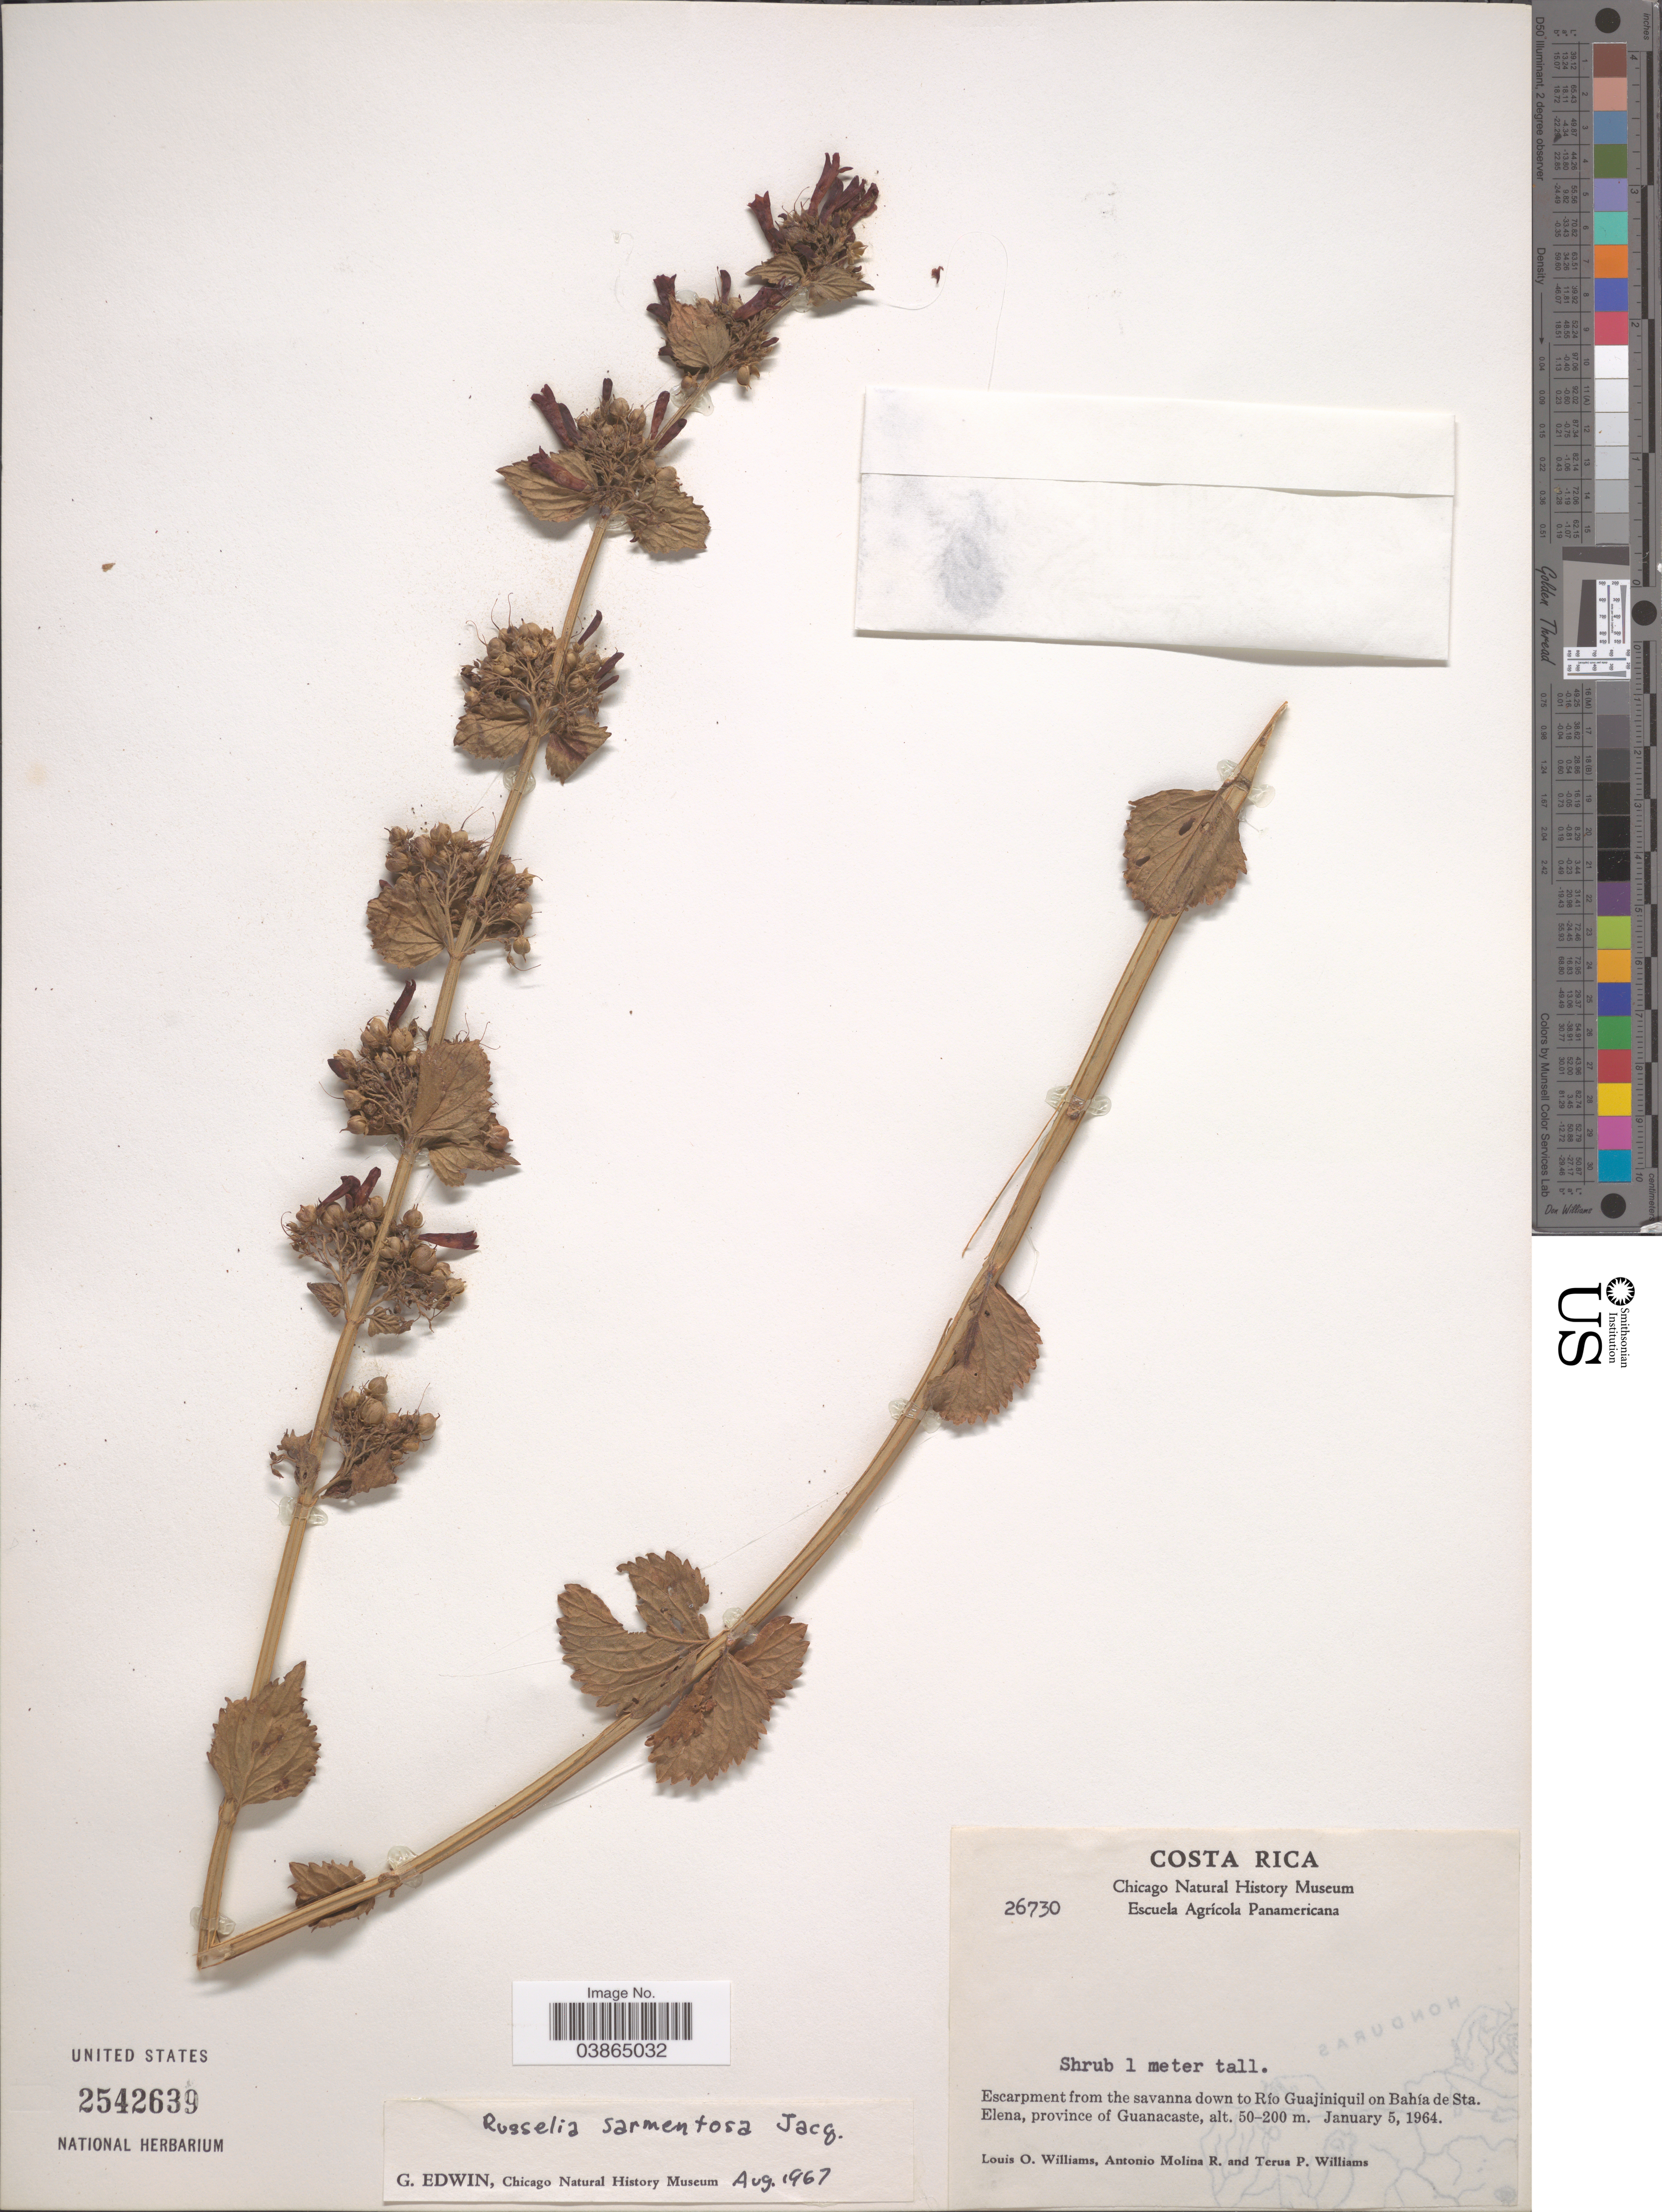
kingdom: Plantae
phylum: Tracheophyta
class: Magnoliopsida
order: Lamiales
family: Plantaginaceae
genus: Russelia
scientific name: Russelia sarmentosa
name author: Jacq.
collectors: L. O. Williams, A. Molina R. & T. Williams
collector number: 26730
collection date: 1964-01-05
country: Costa Rica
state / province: Guanacaste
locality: Escarpment from the savanna down to Río Guajiniquil on Bahía de Sta. Elena.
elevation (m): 50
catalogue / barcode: US 2542639